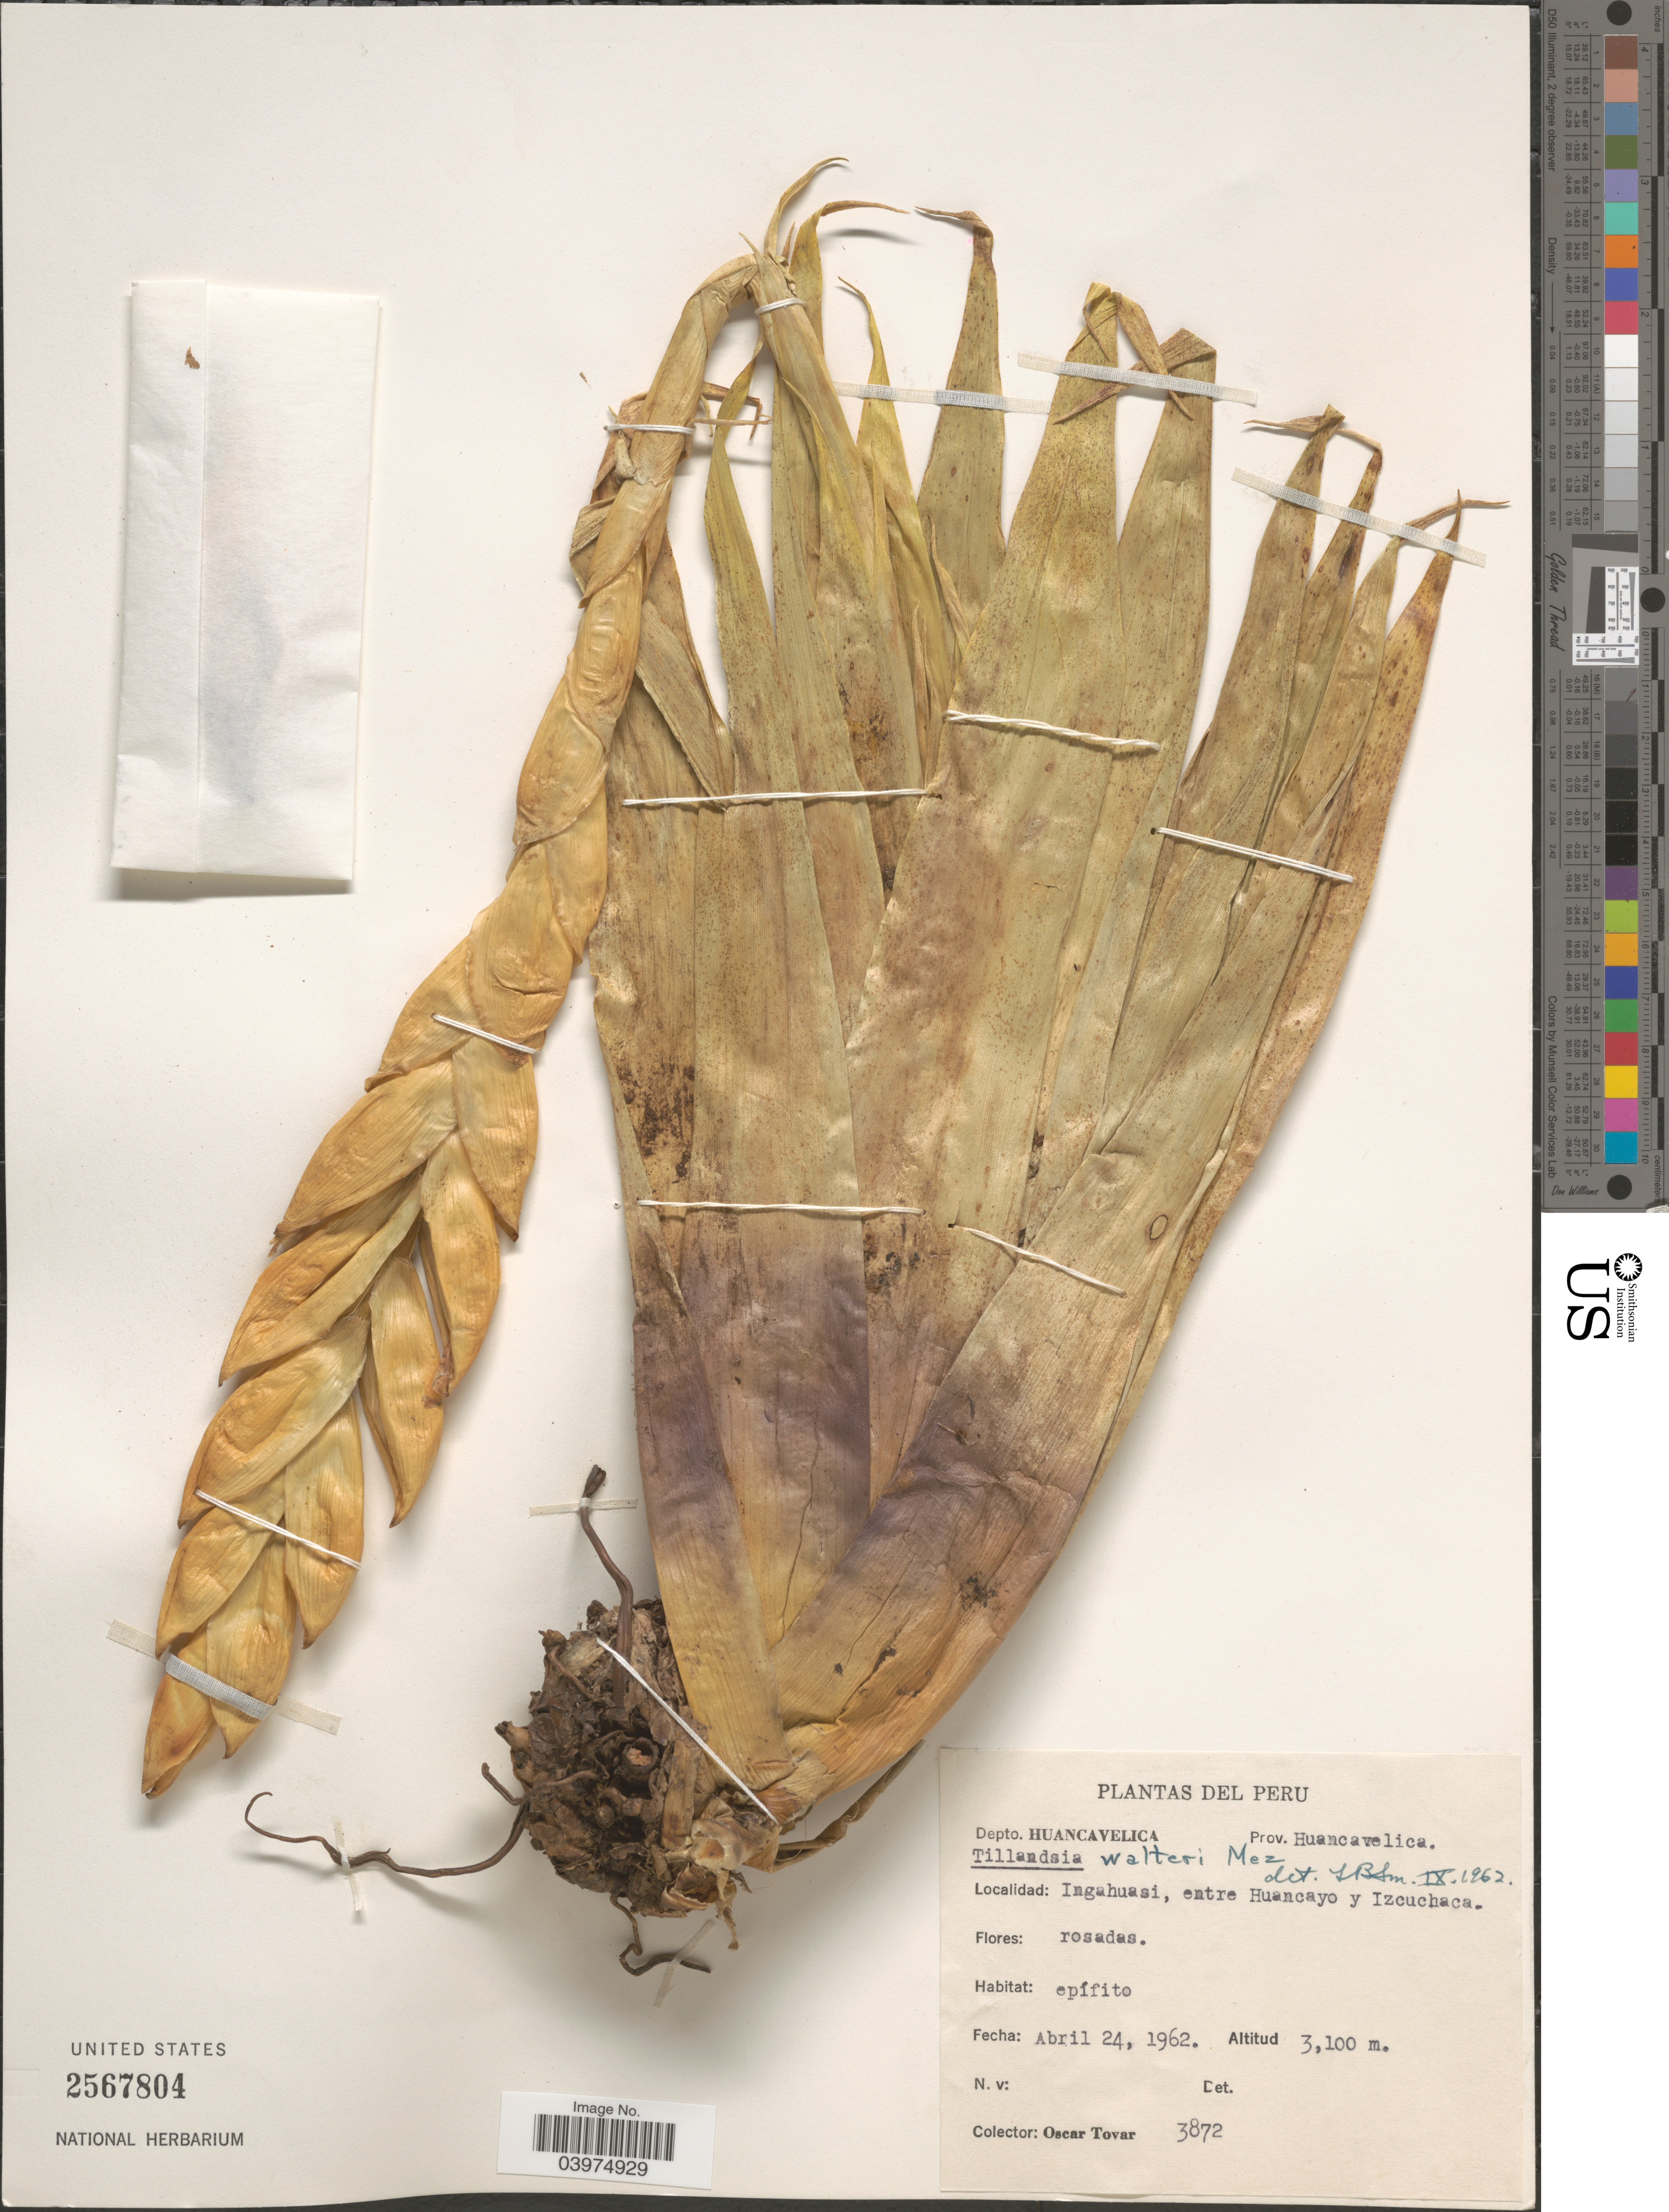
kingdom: Plantae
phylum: Tracheophyta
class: Liliopsida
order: Poales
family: Bromeliaceae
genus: Tillandsia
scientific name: Tillandsia walteri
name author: Mez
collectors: Ó. Tovar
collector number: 3872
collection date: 1962-04-24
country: Peru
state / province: Huancavelica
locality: Depto. Huancavelica Prov. Huancavelica. Ingahuasi, entre Huancayo y Izcuchaca.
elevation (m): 3100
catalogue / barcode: US 2567804